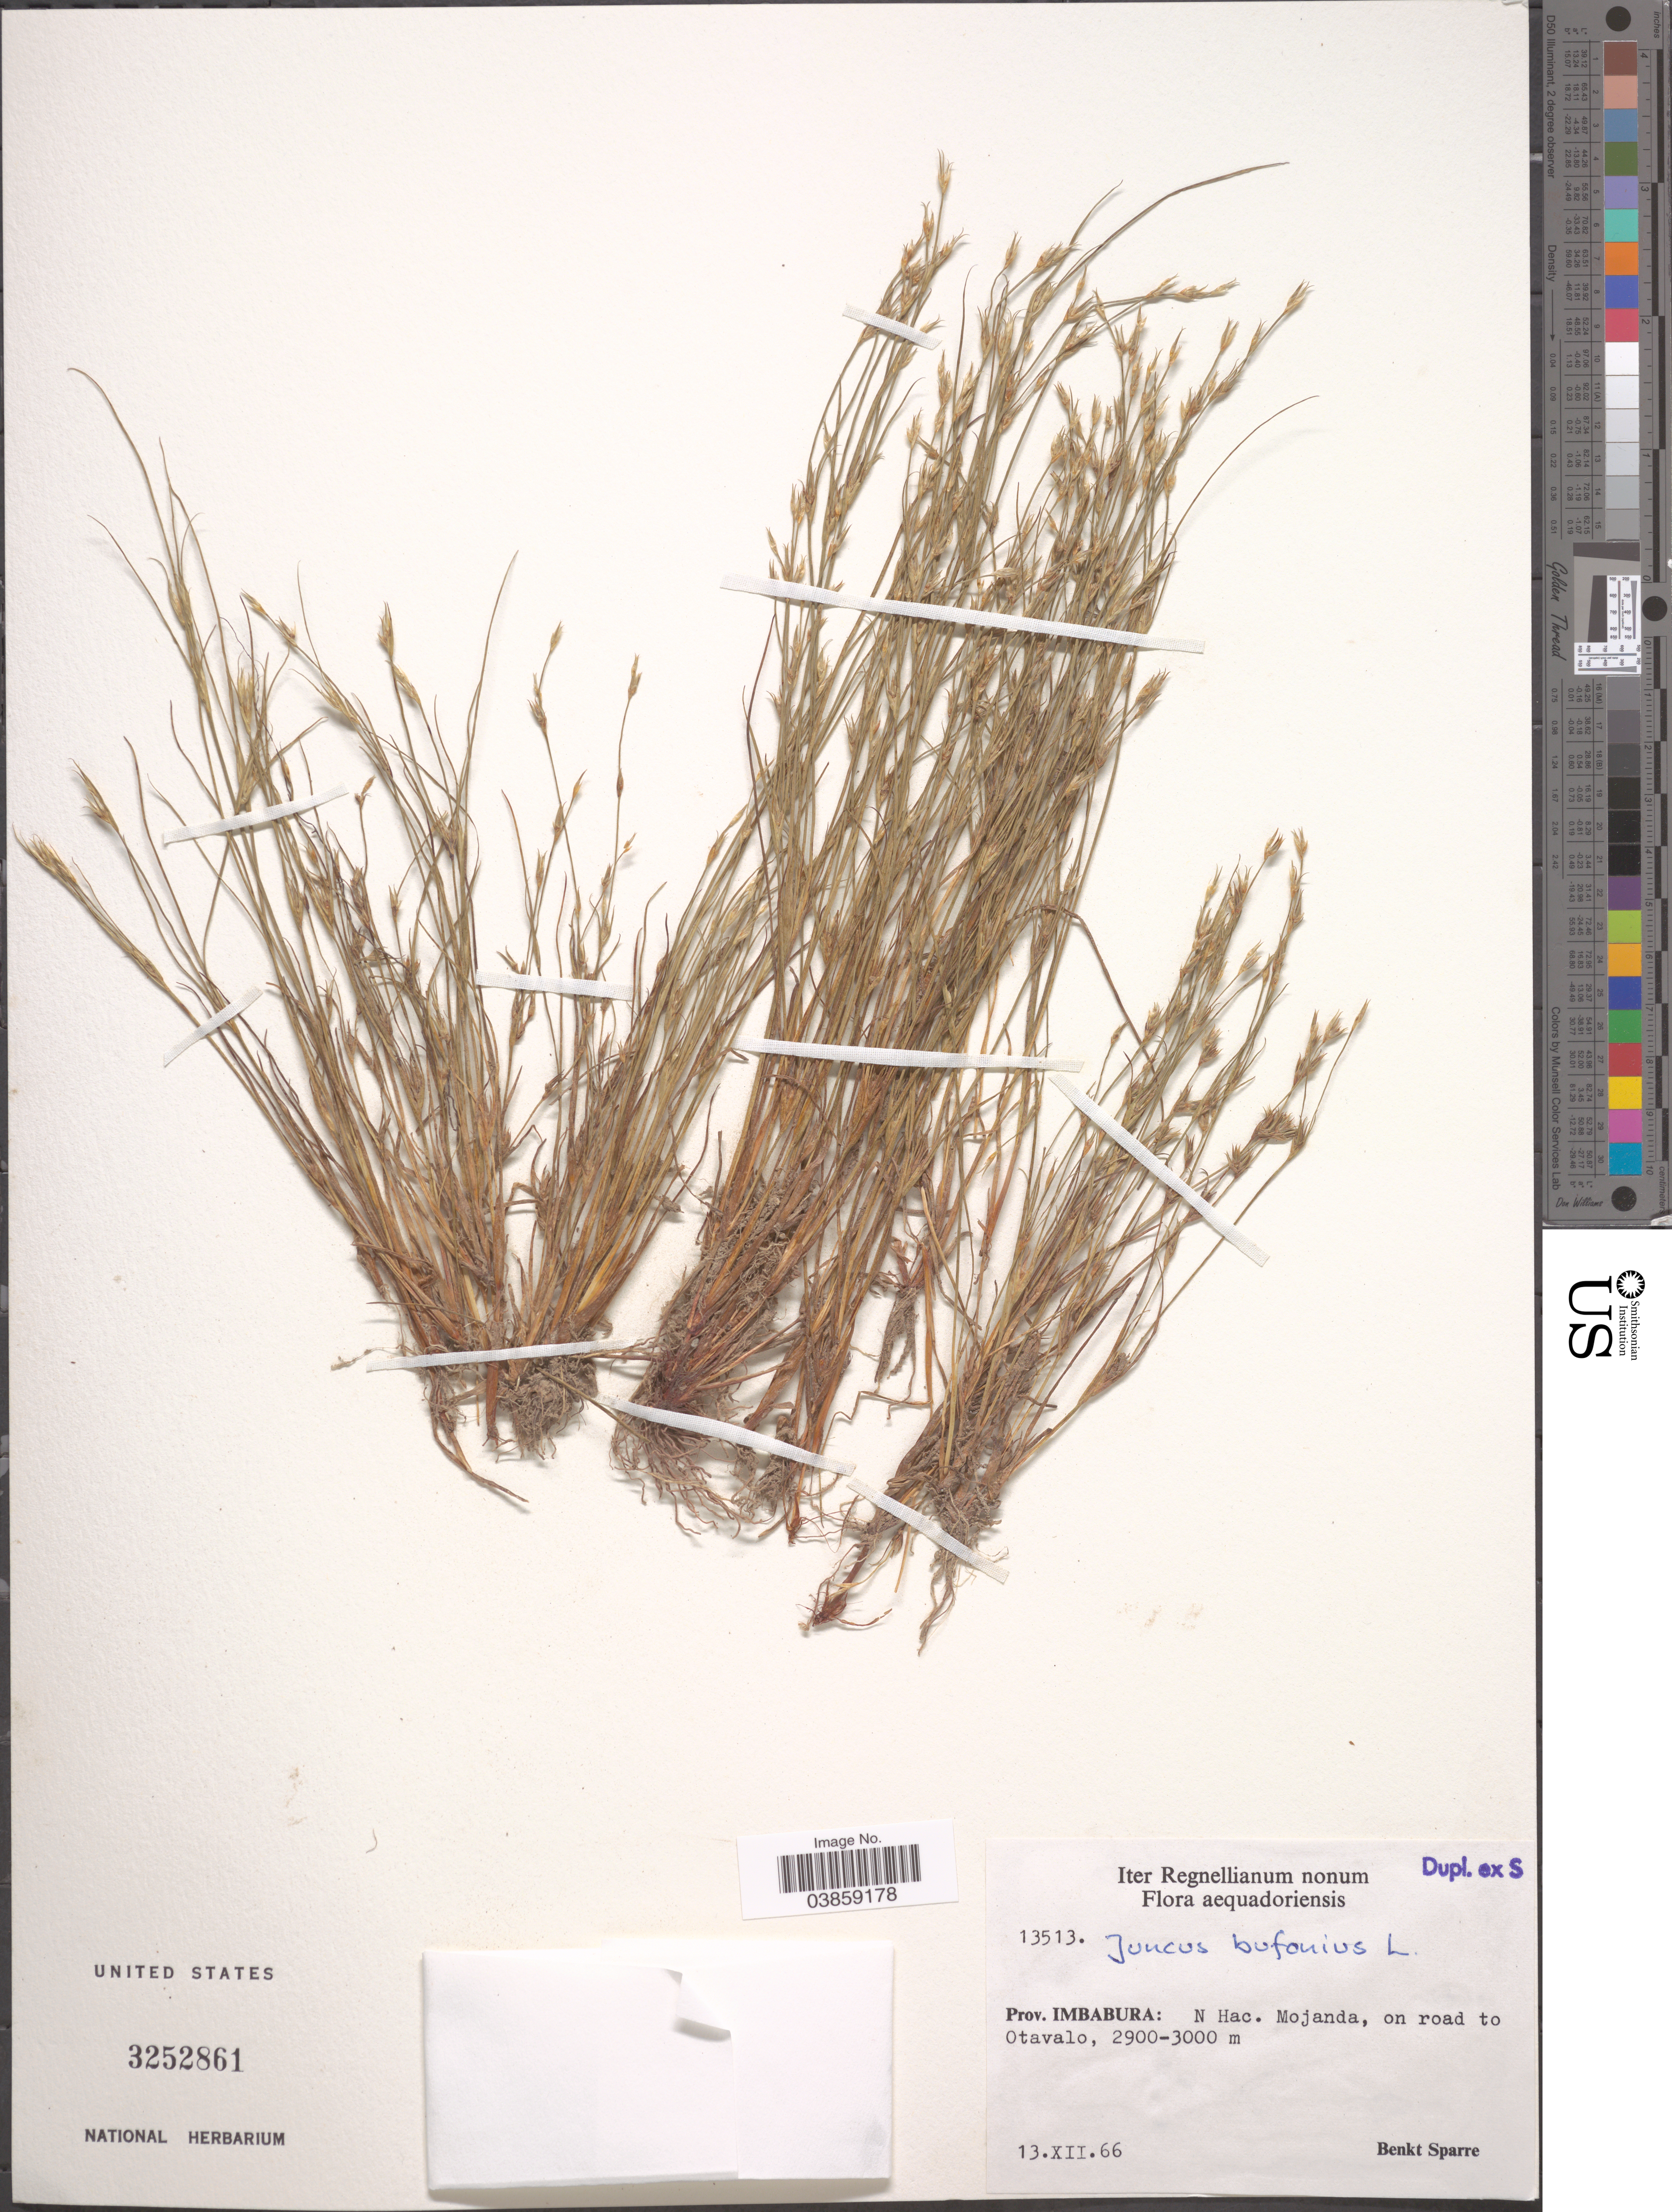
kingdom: Plantae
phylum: Tracheophyta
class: Liliopsida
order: Poales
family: Juncaceae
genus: Juncus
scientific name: Juncus bufonius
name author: L.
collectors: B. Sparre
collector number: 13513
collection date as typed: Transcribed d/m/y: 13/12/66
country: Ecuador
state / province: Imbabura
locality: N Hac. Mojanda, on road to Otavalo.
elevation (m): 2900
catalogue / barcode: US 3252861